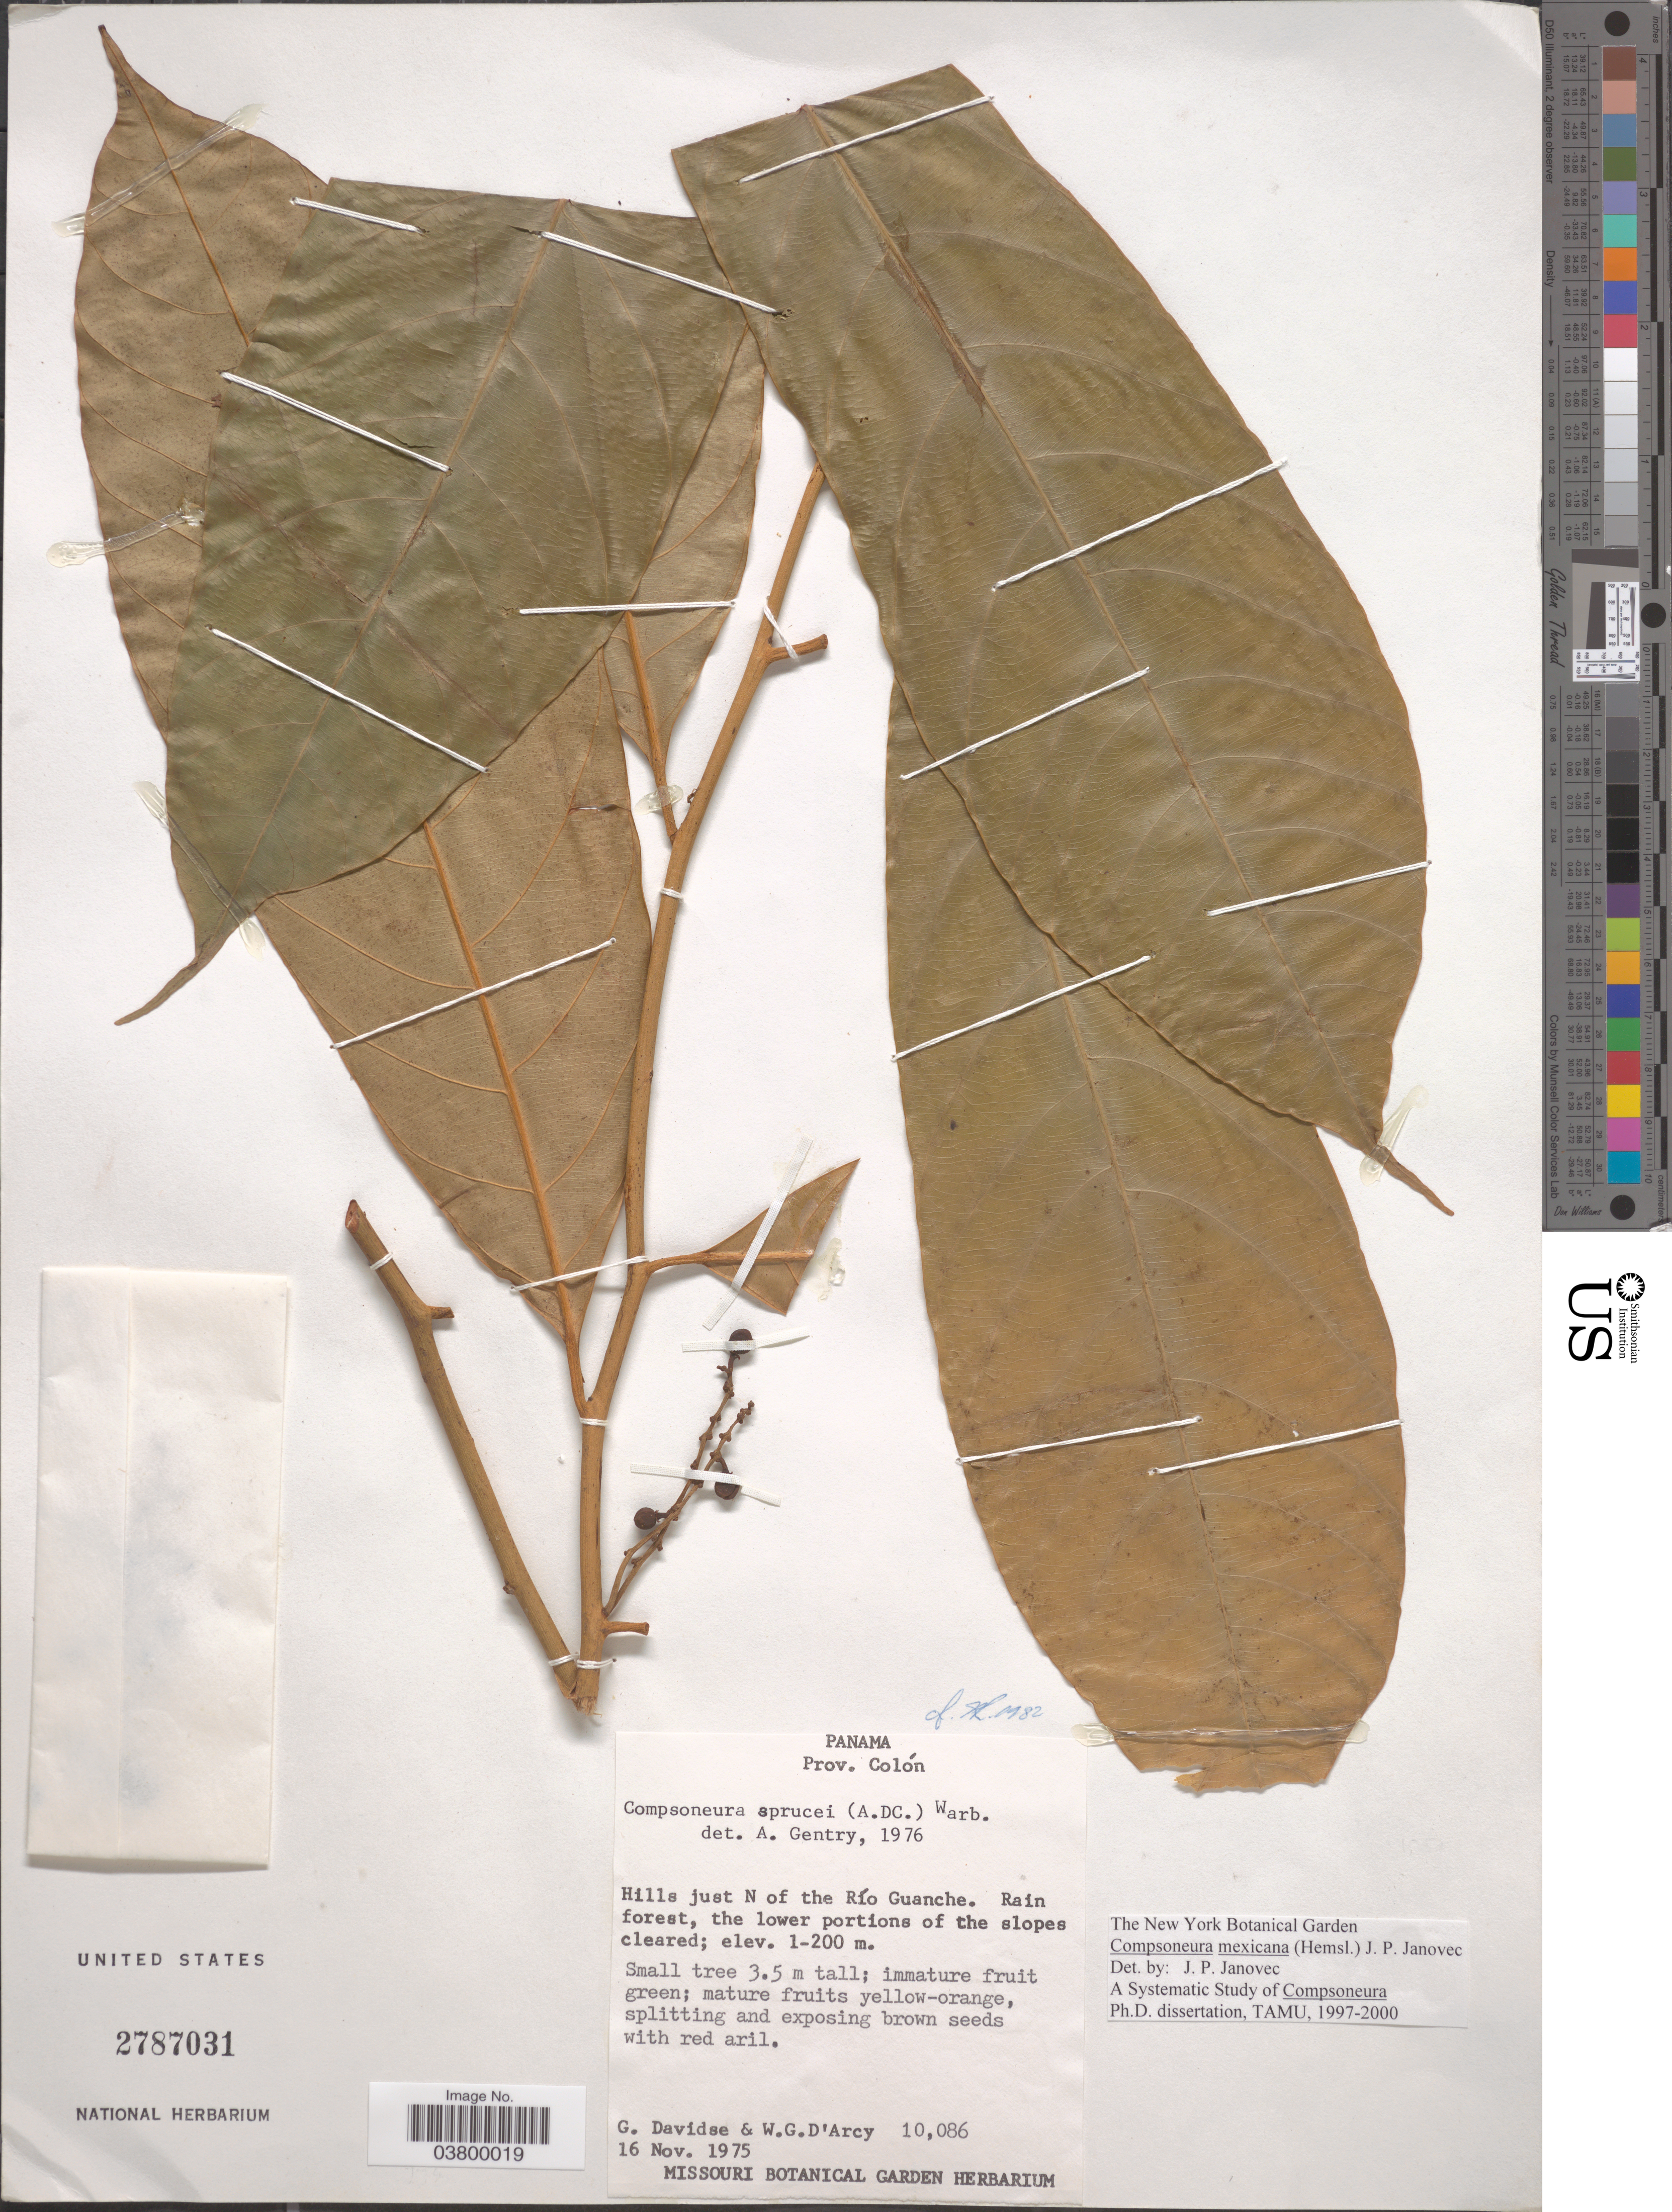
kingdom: Plantae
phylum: Tracheophyta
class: Magnoliopsida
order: Magnoliales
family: Myristicaceae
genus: Compsoneura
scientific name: Compsoneura sprucei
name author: (A. DC.) Warb.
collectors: G. Davidse & W. G. D'Arcy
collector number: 10086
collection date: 1975-11-16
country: Panama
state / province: Colón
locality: Hills just N of the Río Guanche. The lower portions of the slopes cleared.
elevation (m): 1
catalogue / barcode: US 2787031